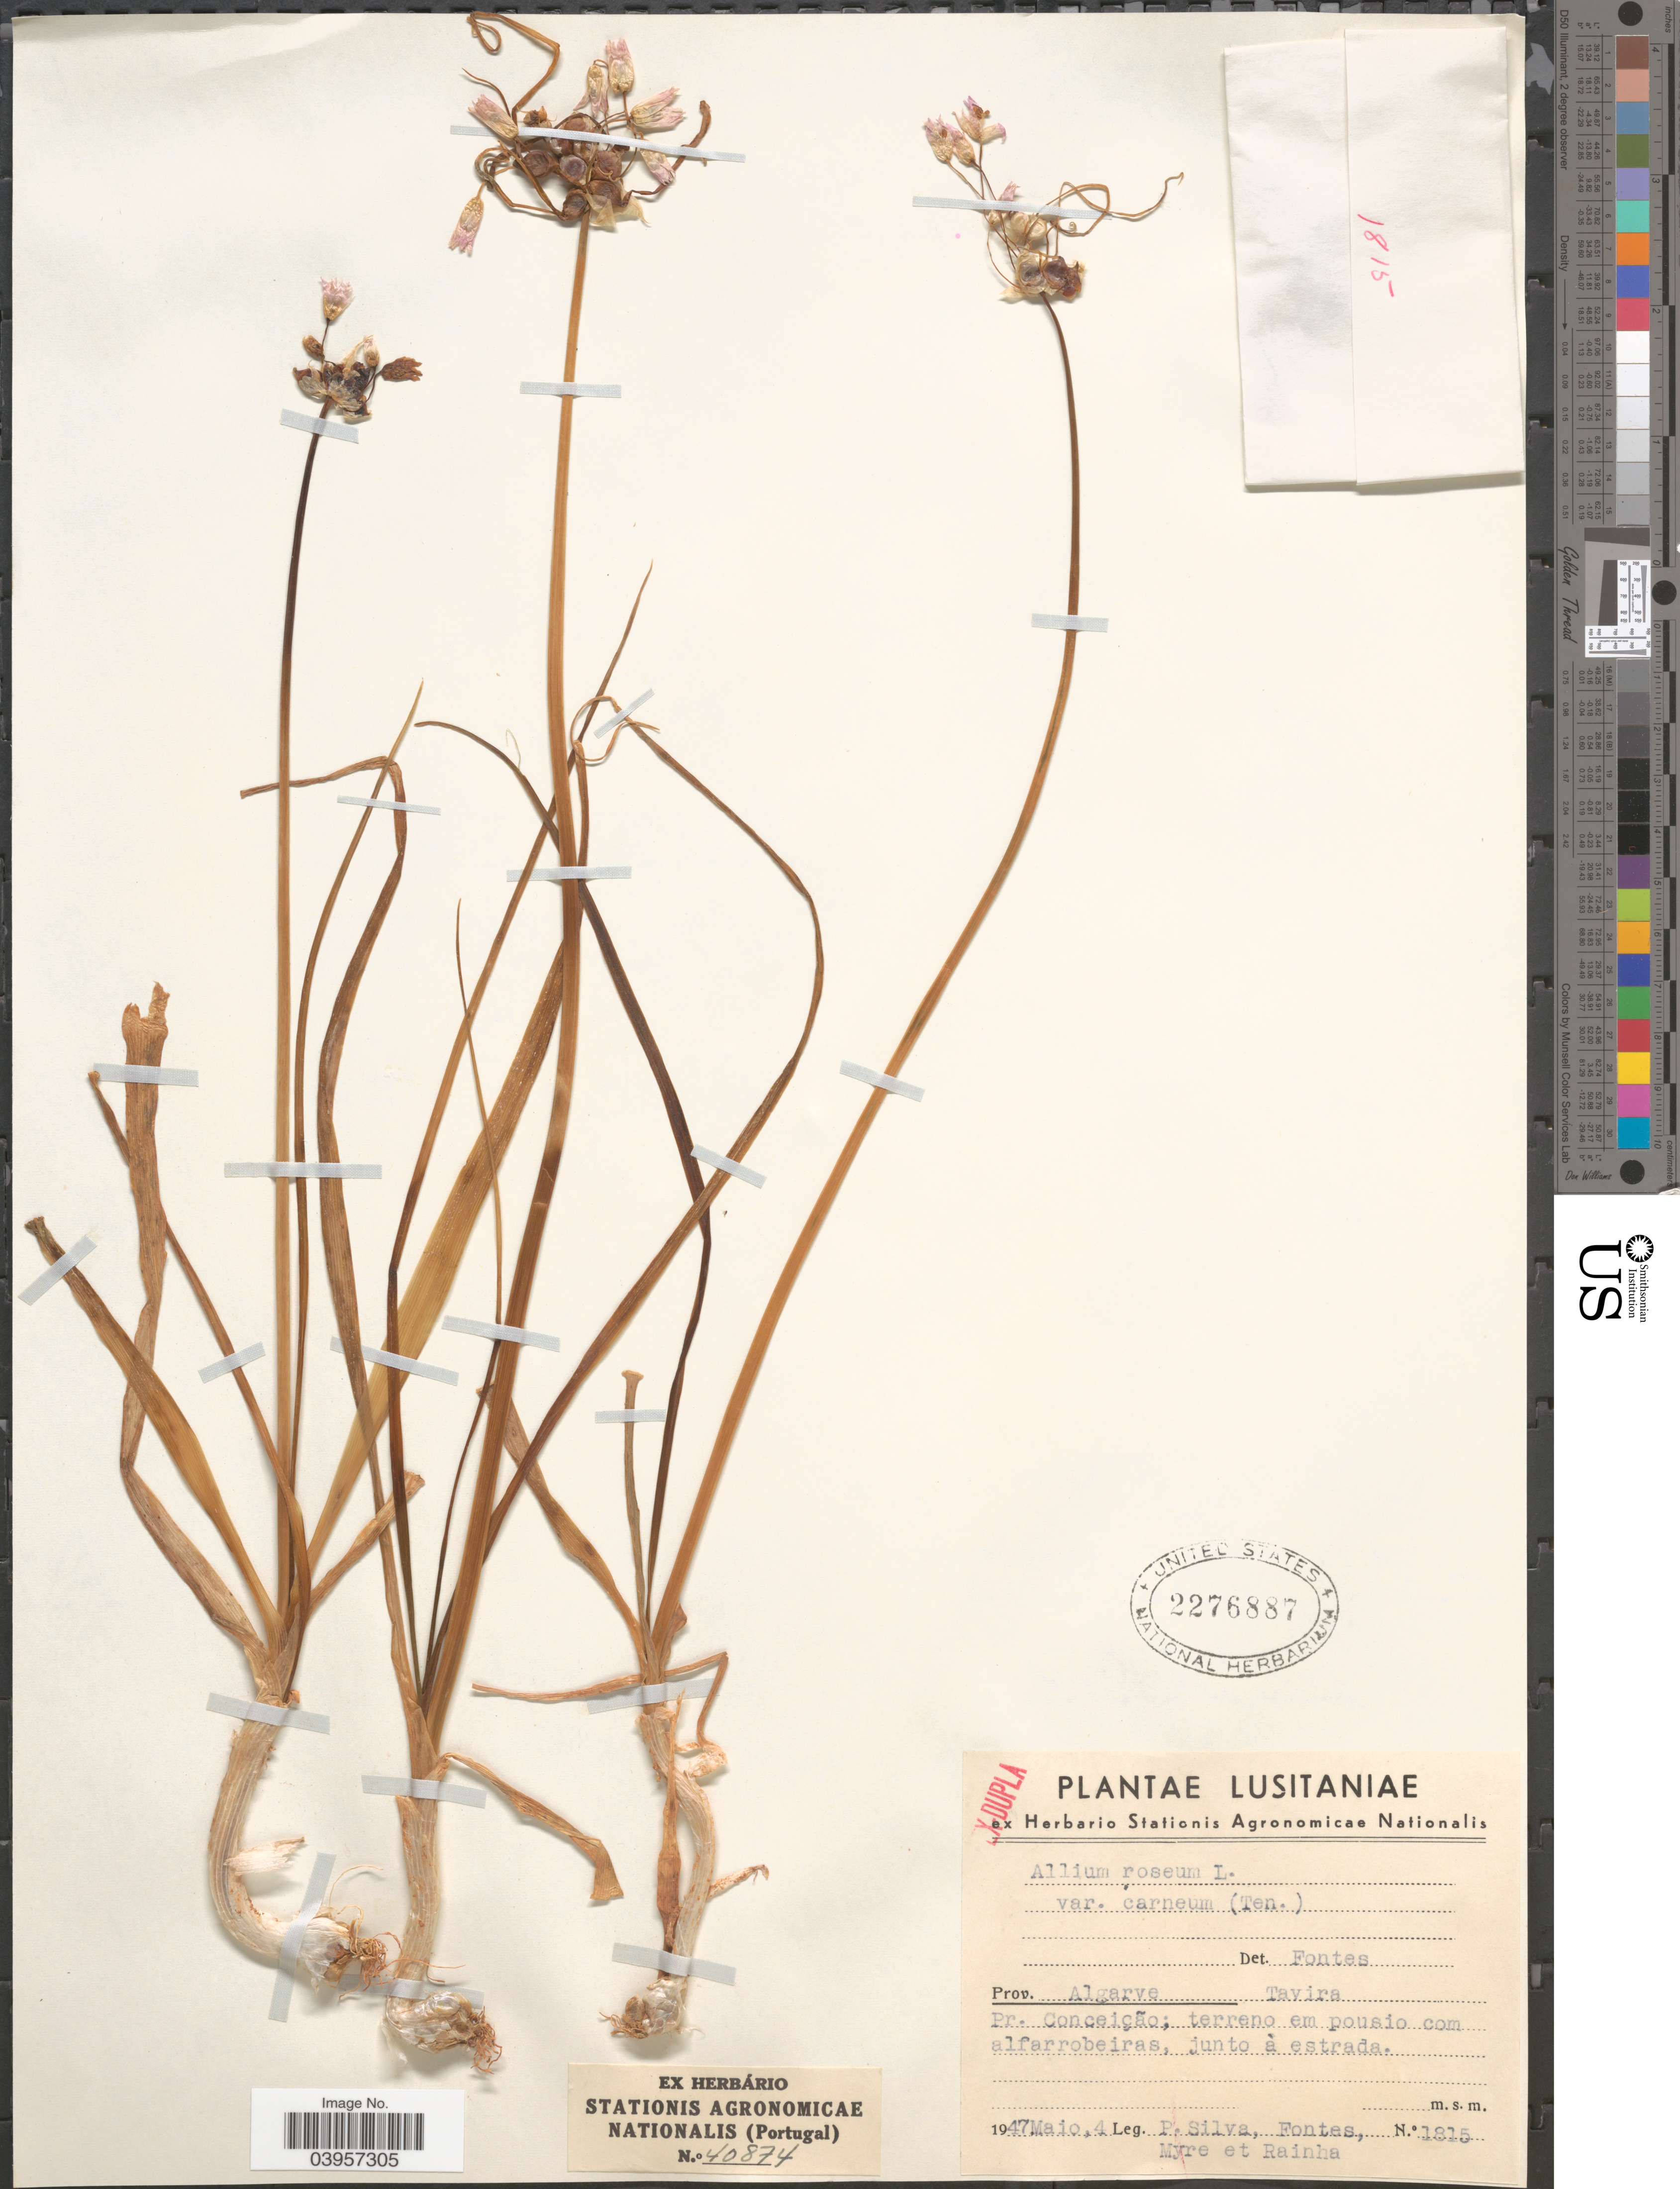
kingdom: Plantae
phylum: Tracheophyta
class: Liliopsida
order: Asparagales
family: Amaryllidaceae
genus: Allium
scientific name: Allium roseum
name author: L.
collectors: P. Silva, Fontes, Myre & Rainha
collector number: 1815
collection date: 1947-05-04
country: Portugal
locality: Lusitaniae. Prov. Algarve. Tavira. Pr. Conceição; terreno em pousio com alfarrobeiras, junto ã estrada.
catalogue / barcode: US 2276887